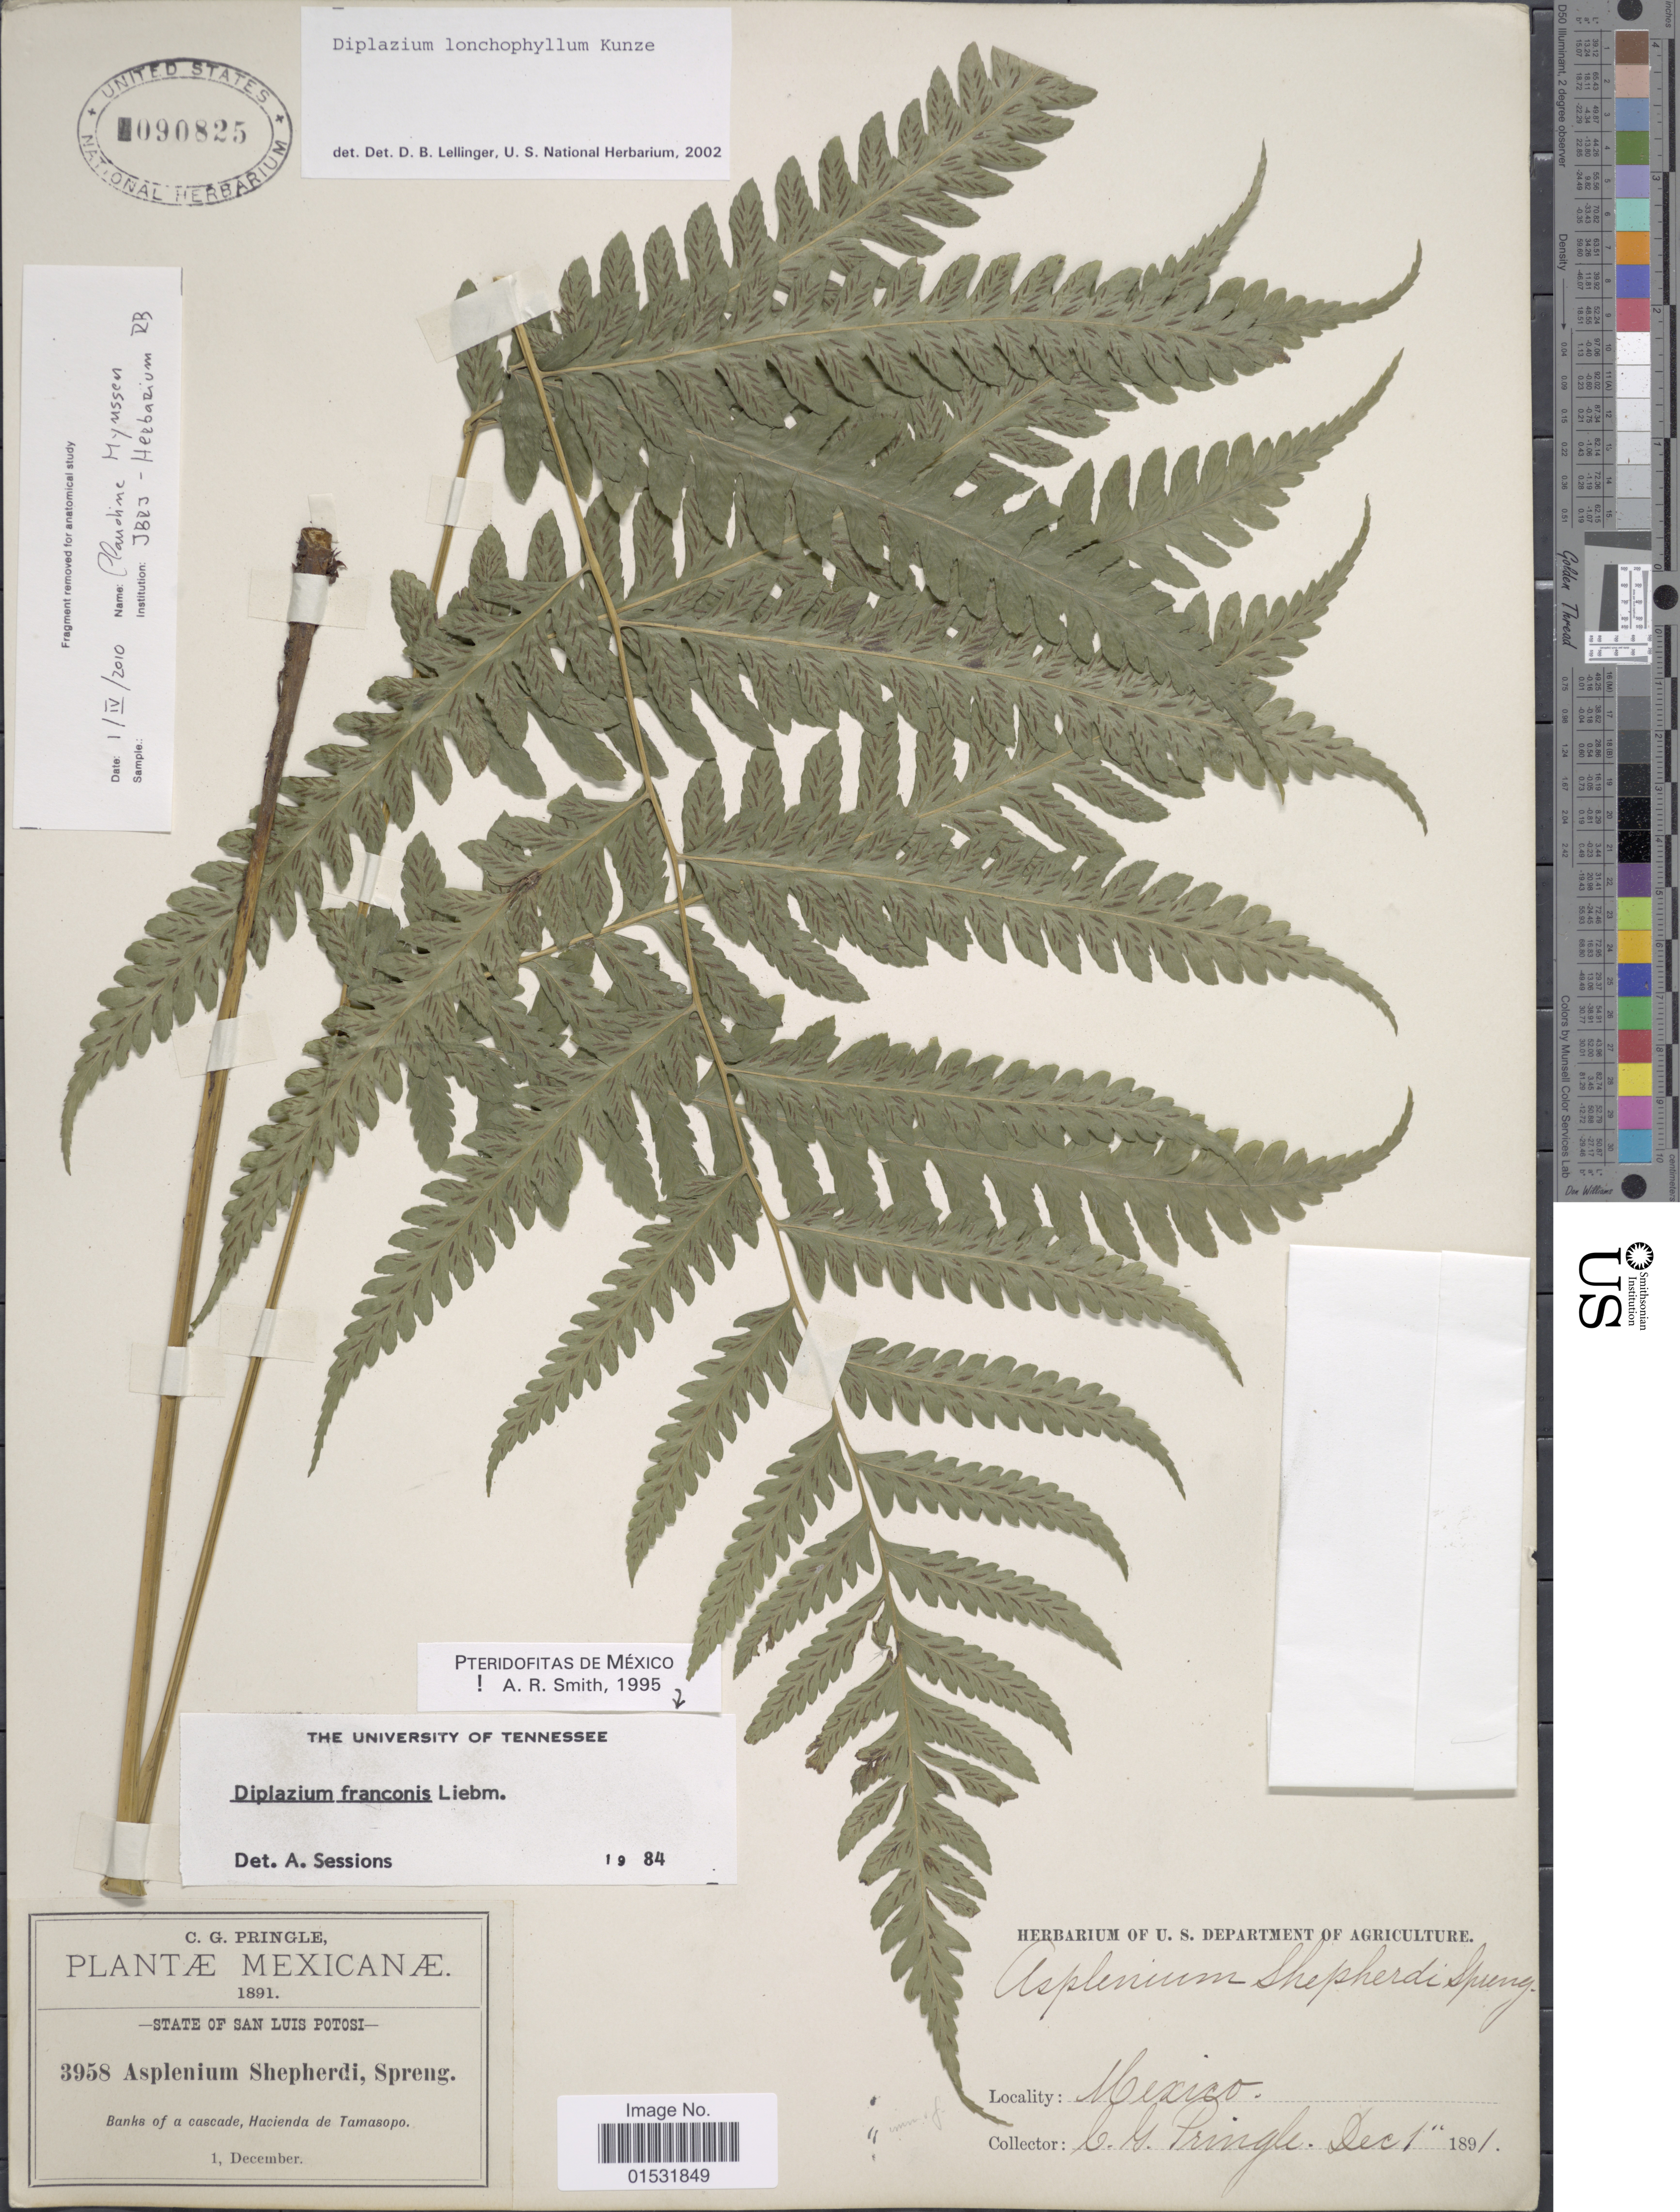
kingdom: Plantae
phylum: Tracheophyta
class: Polypodiopsida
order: Polypodiales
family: Athyriaceae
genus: Diplazium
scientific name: Diplazium lonchophyllum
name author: Kunze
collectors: C. G. Pringle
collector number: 3958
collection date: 1891-12-01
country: Mexico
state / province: San Luis Potosí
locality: Banks of a cascadem Hacienda de Tamasopo